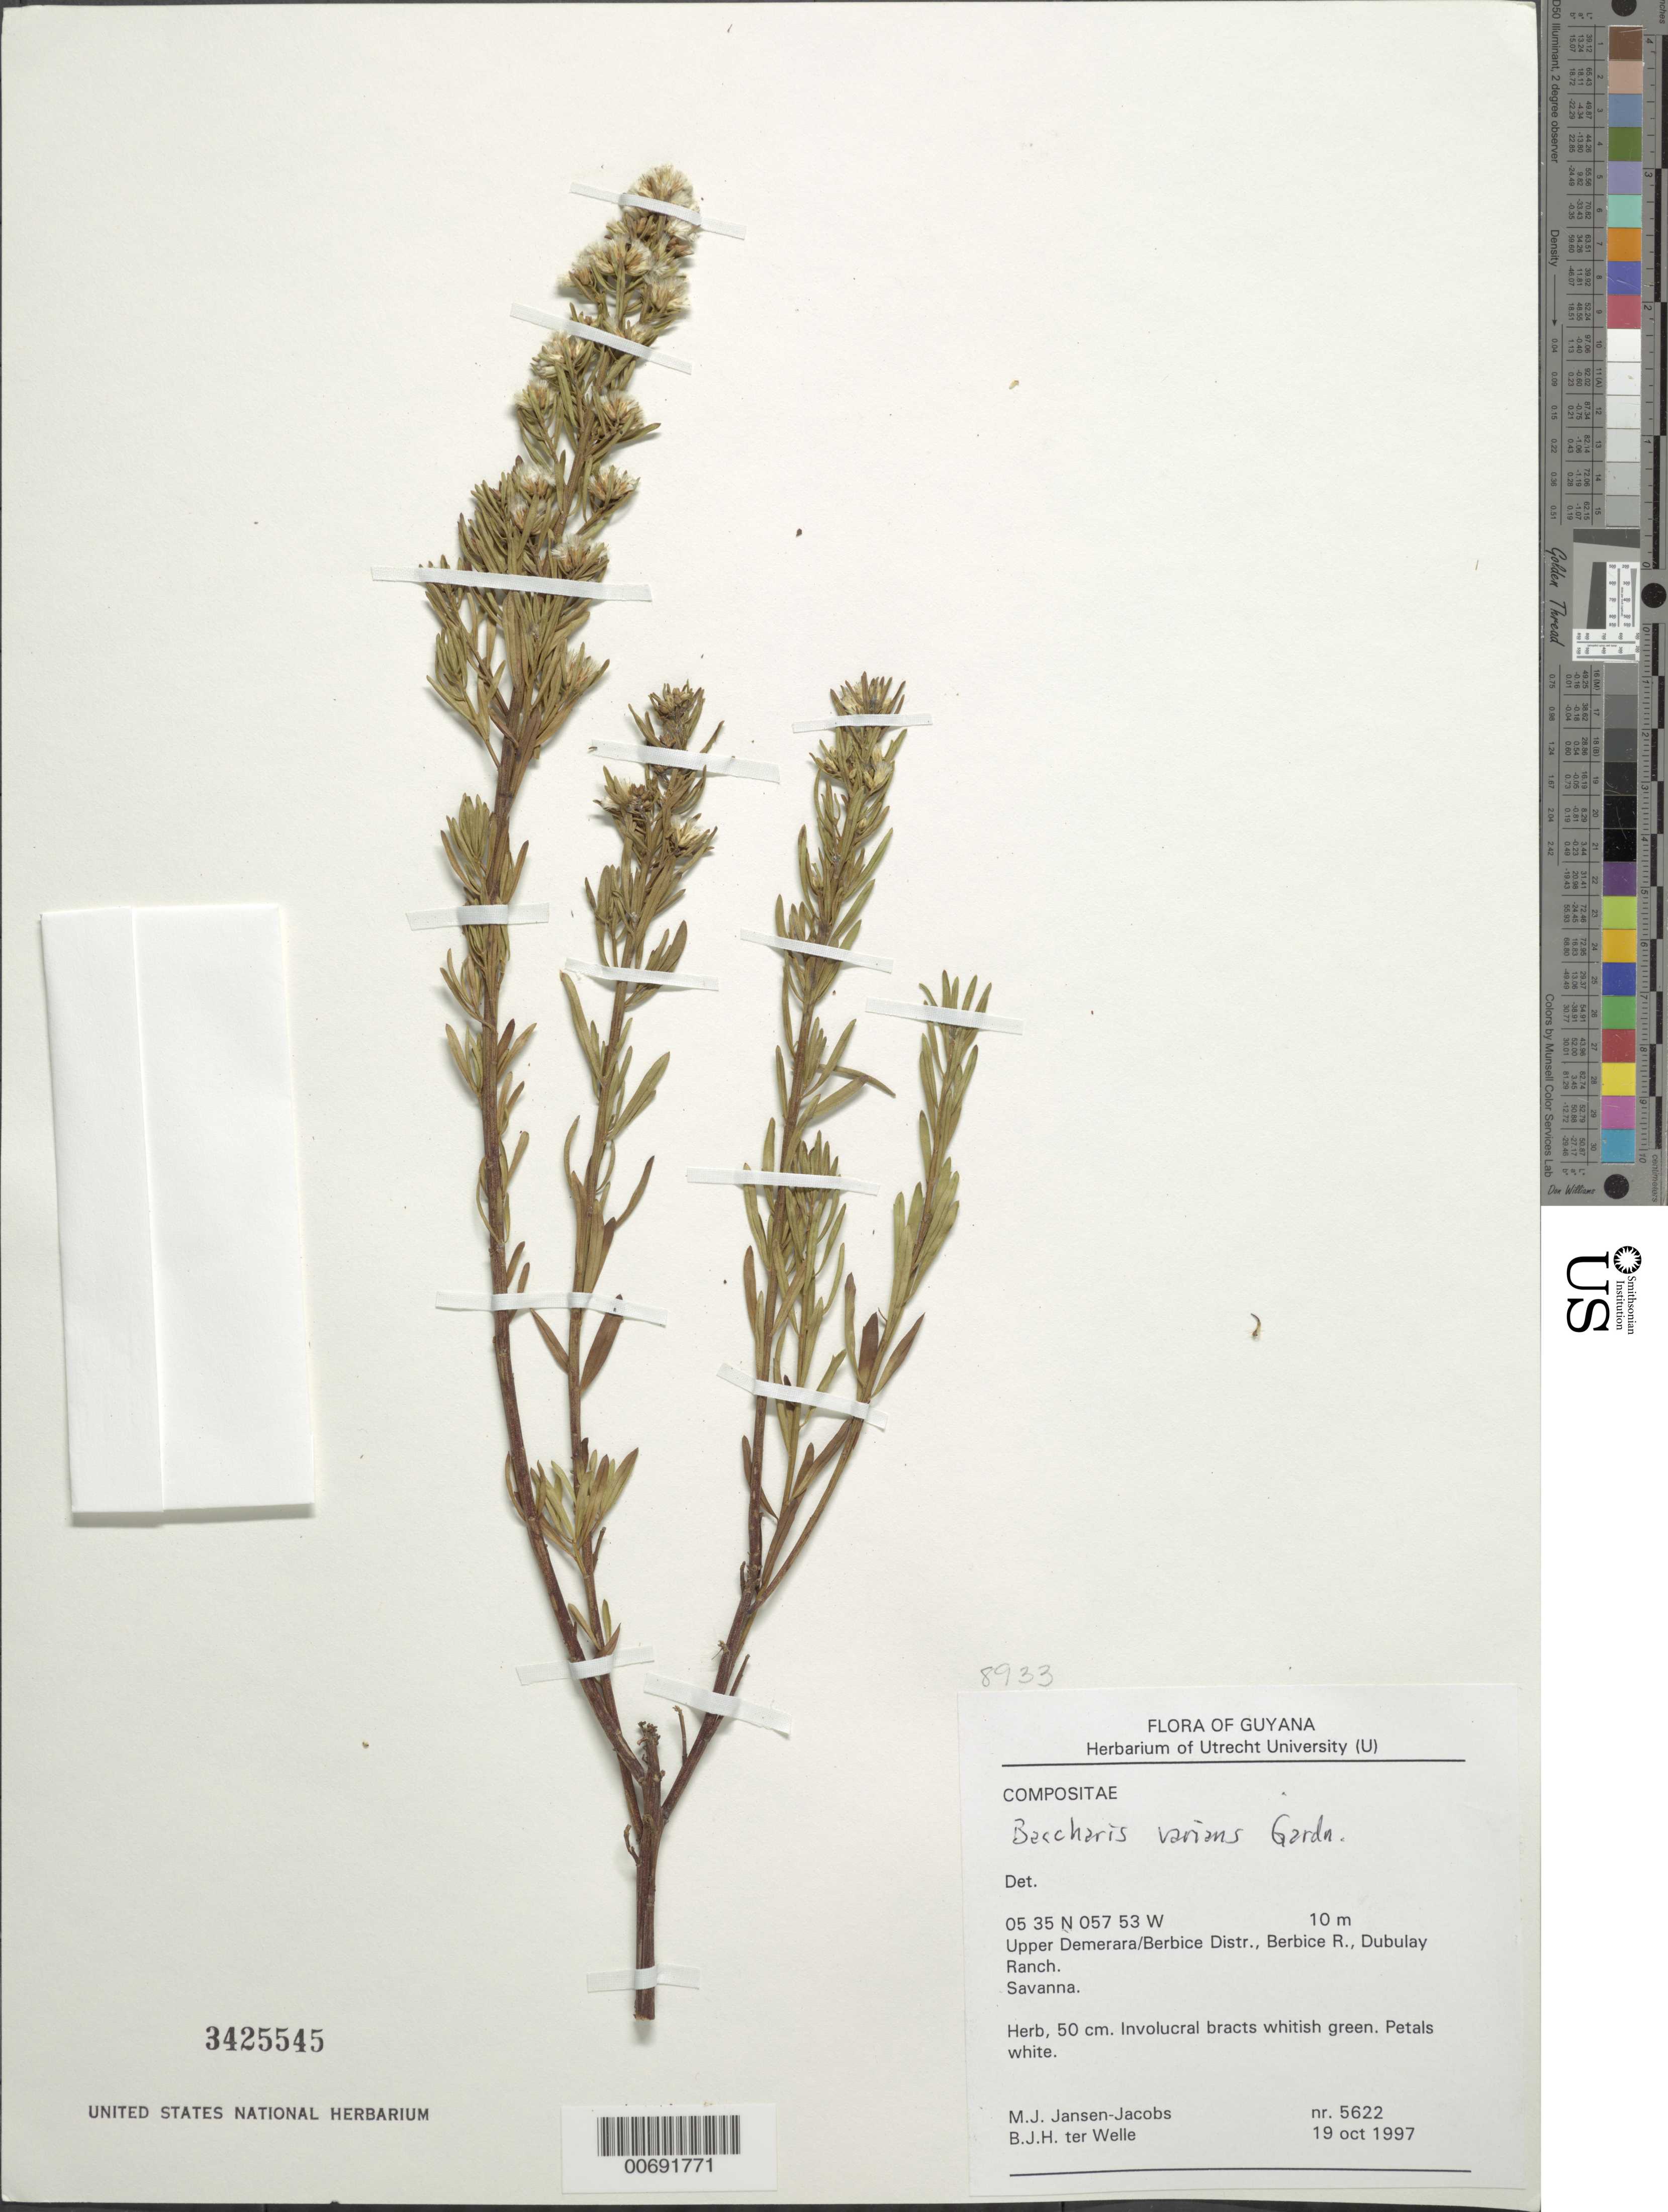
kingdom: Plantae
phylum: Tracheophyta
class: Magnoliopsida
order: Asterales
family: Asteraceae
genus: Baccharis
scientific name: Baccharis varians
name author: Gardner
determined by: Robinson, Harold E., (US)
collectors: M. J. Jansen-Jacobs & B. Welle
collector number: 5622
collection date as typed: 19-Oct-97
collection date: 1997-10-19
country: Guyana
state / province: U. Demerara-Berbice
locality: Dubulay Ranch, Berbice R.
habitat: Savanna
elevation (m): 10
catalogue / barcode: US 3425545